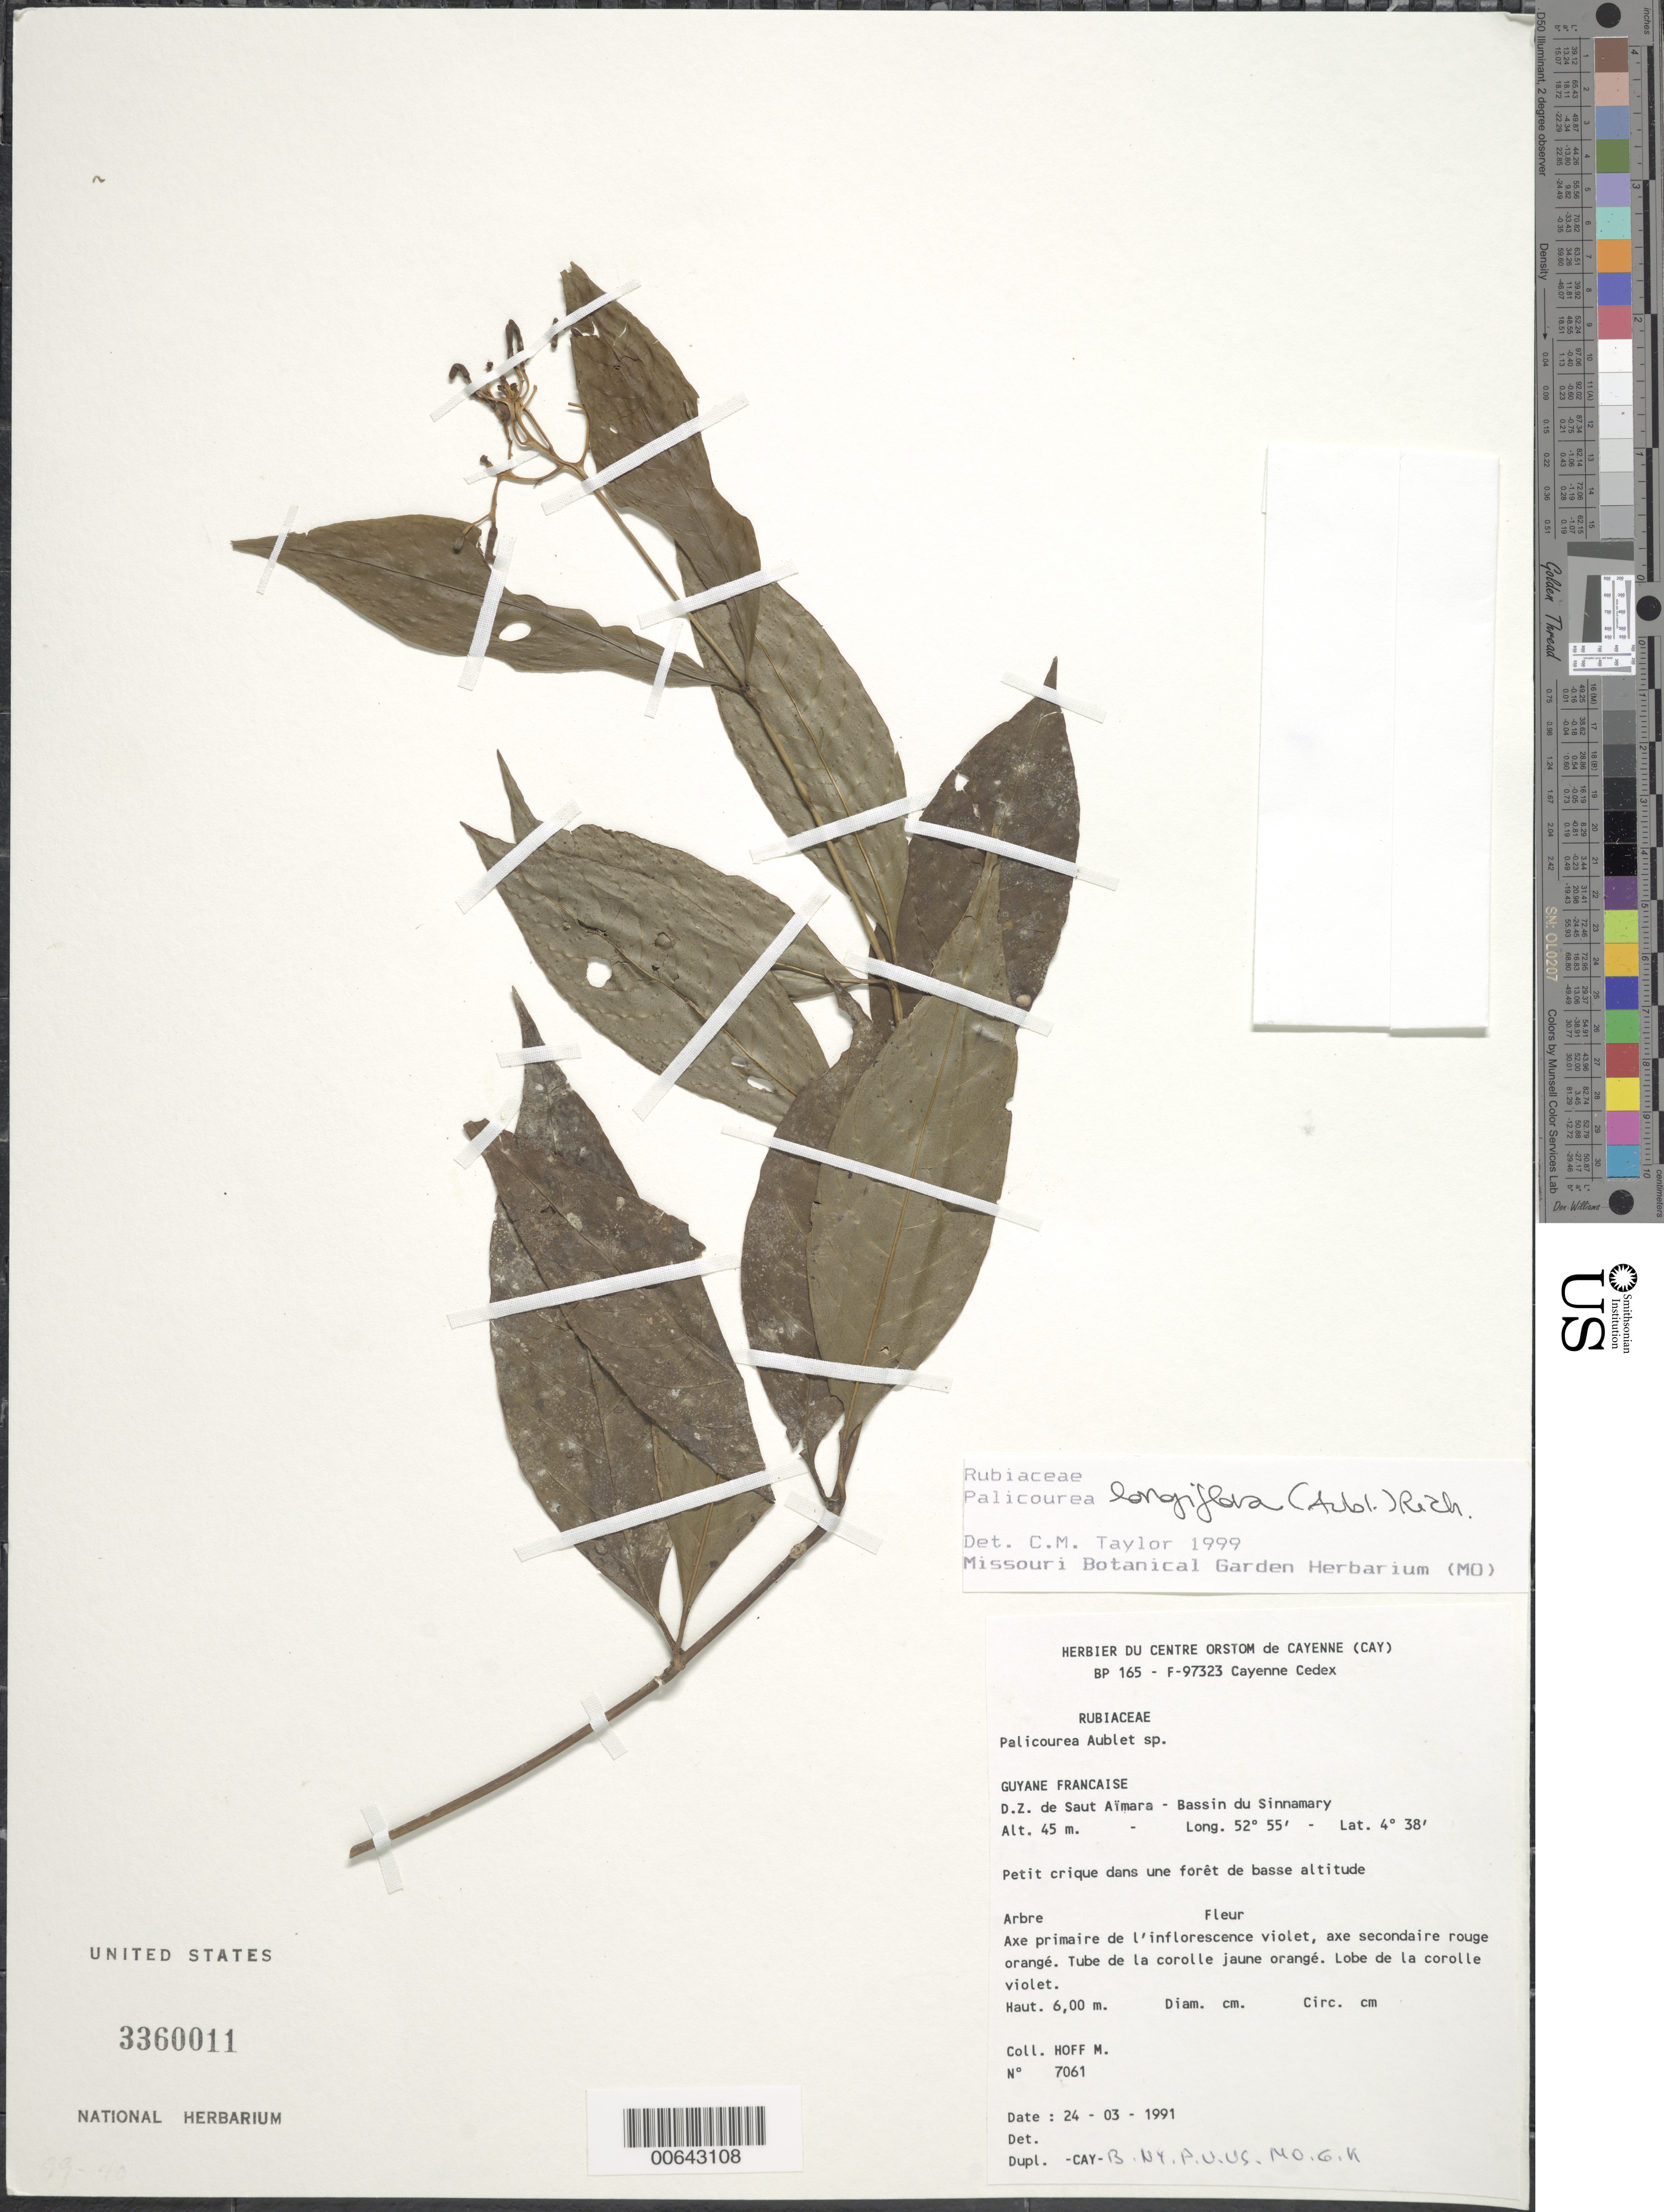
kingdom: Plantae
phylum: Tracheophyta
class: Magnoliopsida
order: Gentianales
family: Rubiaceae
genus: Palicourea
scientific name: Palicourea longiflora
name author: (Aubl.) A. Rich.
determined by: Taylor, Charlotte M.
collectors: M. Hoff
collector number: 7061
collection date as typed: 24-Mar-91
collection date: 1991-03-24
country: French Guiana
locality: Saut Aïmara, Bassin du Sinnamary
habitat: Petit crique dans une foret de basse altitude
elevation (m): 45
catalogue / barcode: US 3360011